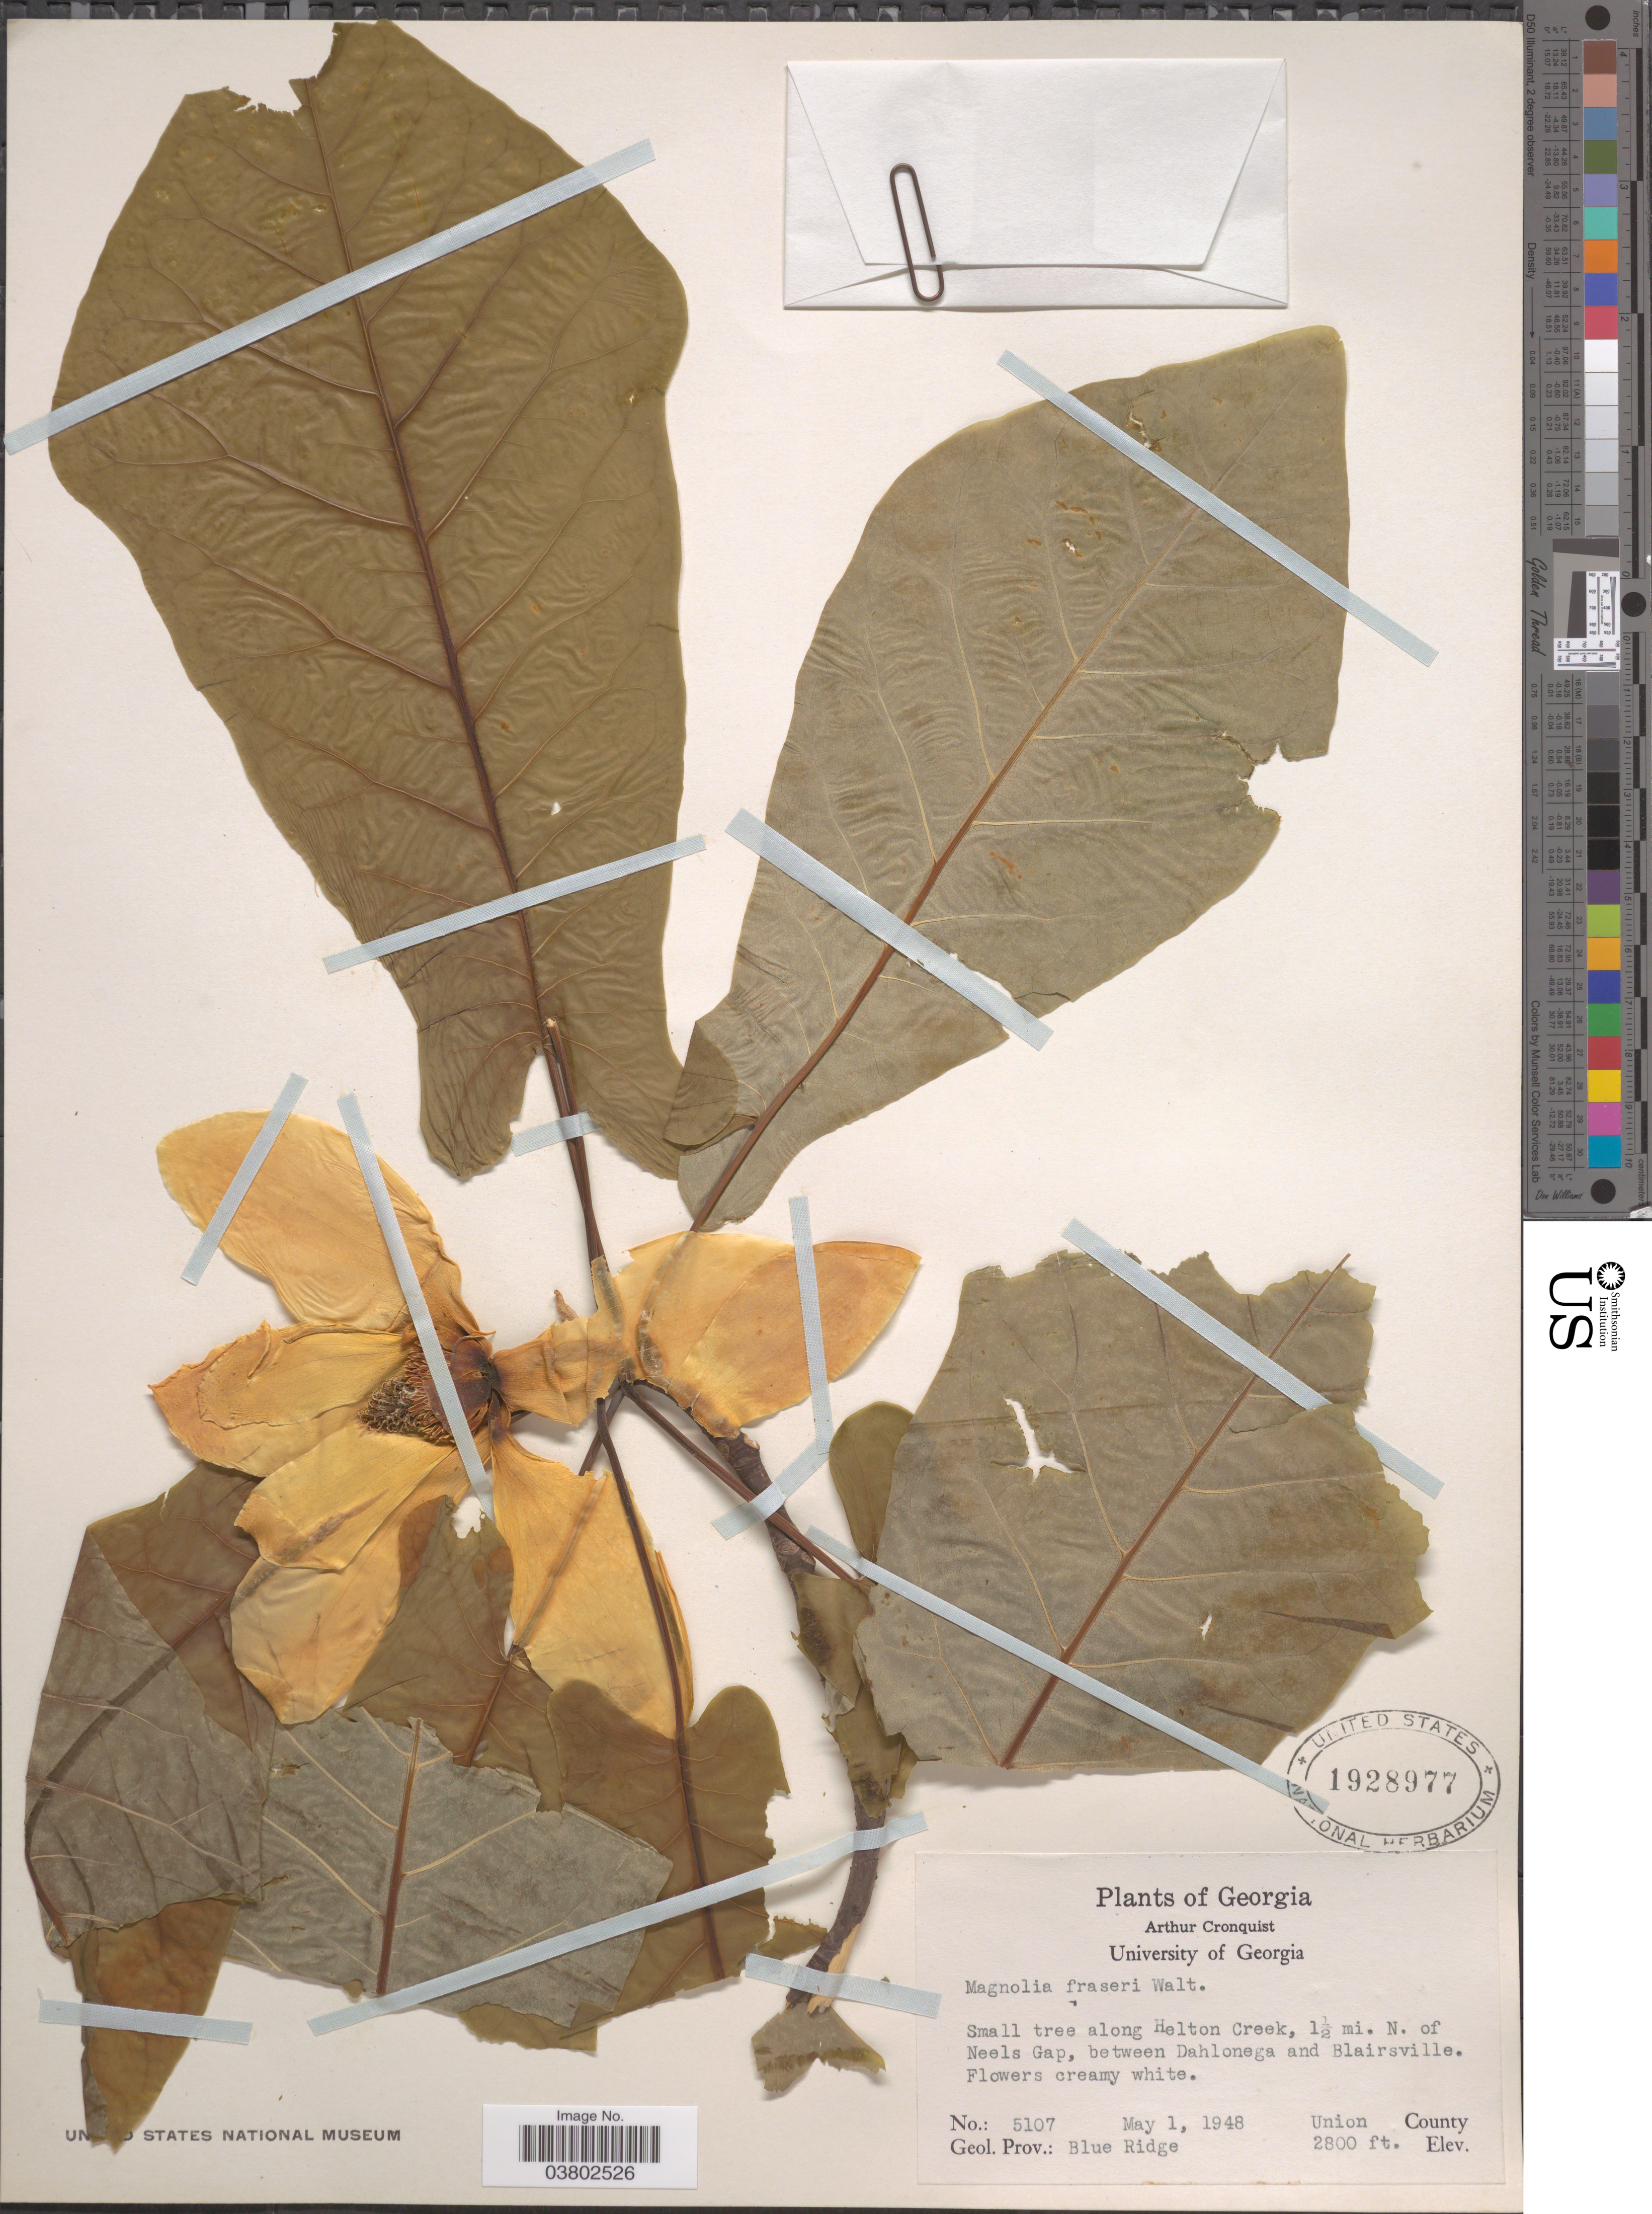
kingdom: Plantae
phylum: Tracheophyta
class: Magnoliopsida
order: Magnoliales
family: Magnoliaceae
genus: Magnolia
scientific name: Magnolia fraseri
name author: Walter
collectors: A. J. Cronquist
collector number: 5107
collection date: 1948-05-01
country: United States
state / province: Georgia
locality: Small tree along Helton Creek, 1½ mi. N. of Neels Gap, between Dahlonega and Blairsville. union County. Geol. Prov.: Blue Ridge.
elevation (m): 853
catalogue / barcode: US 192877